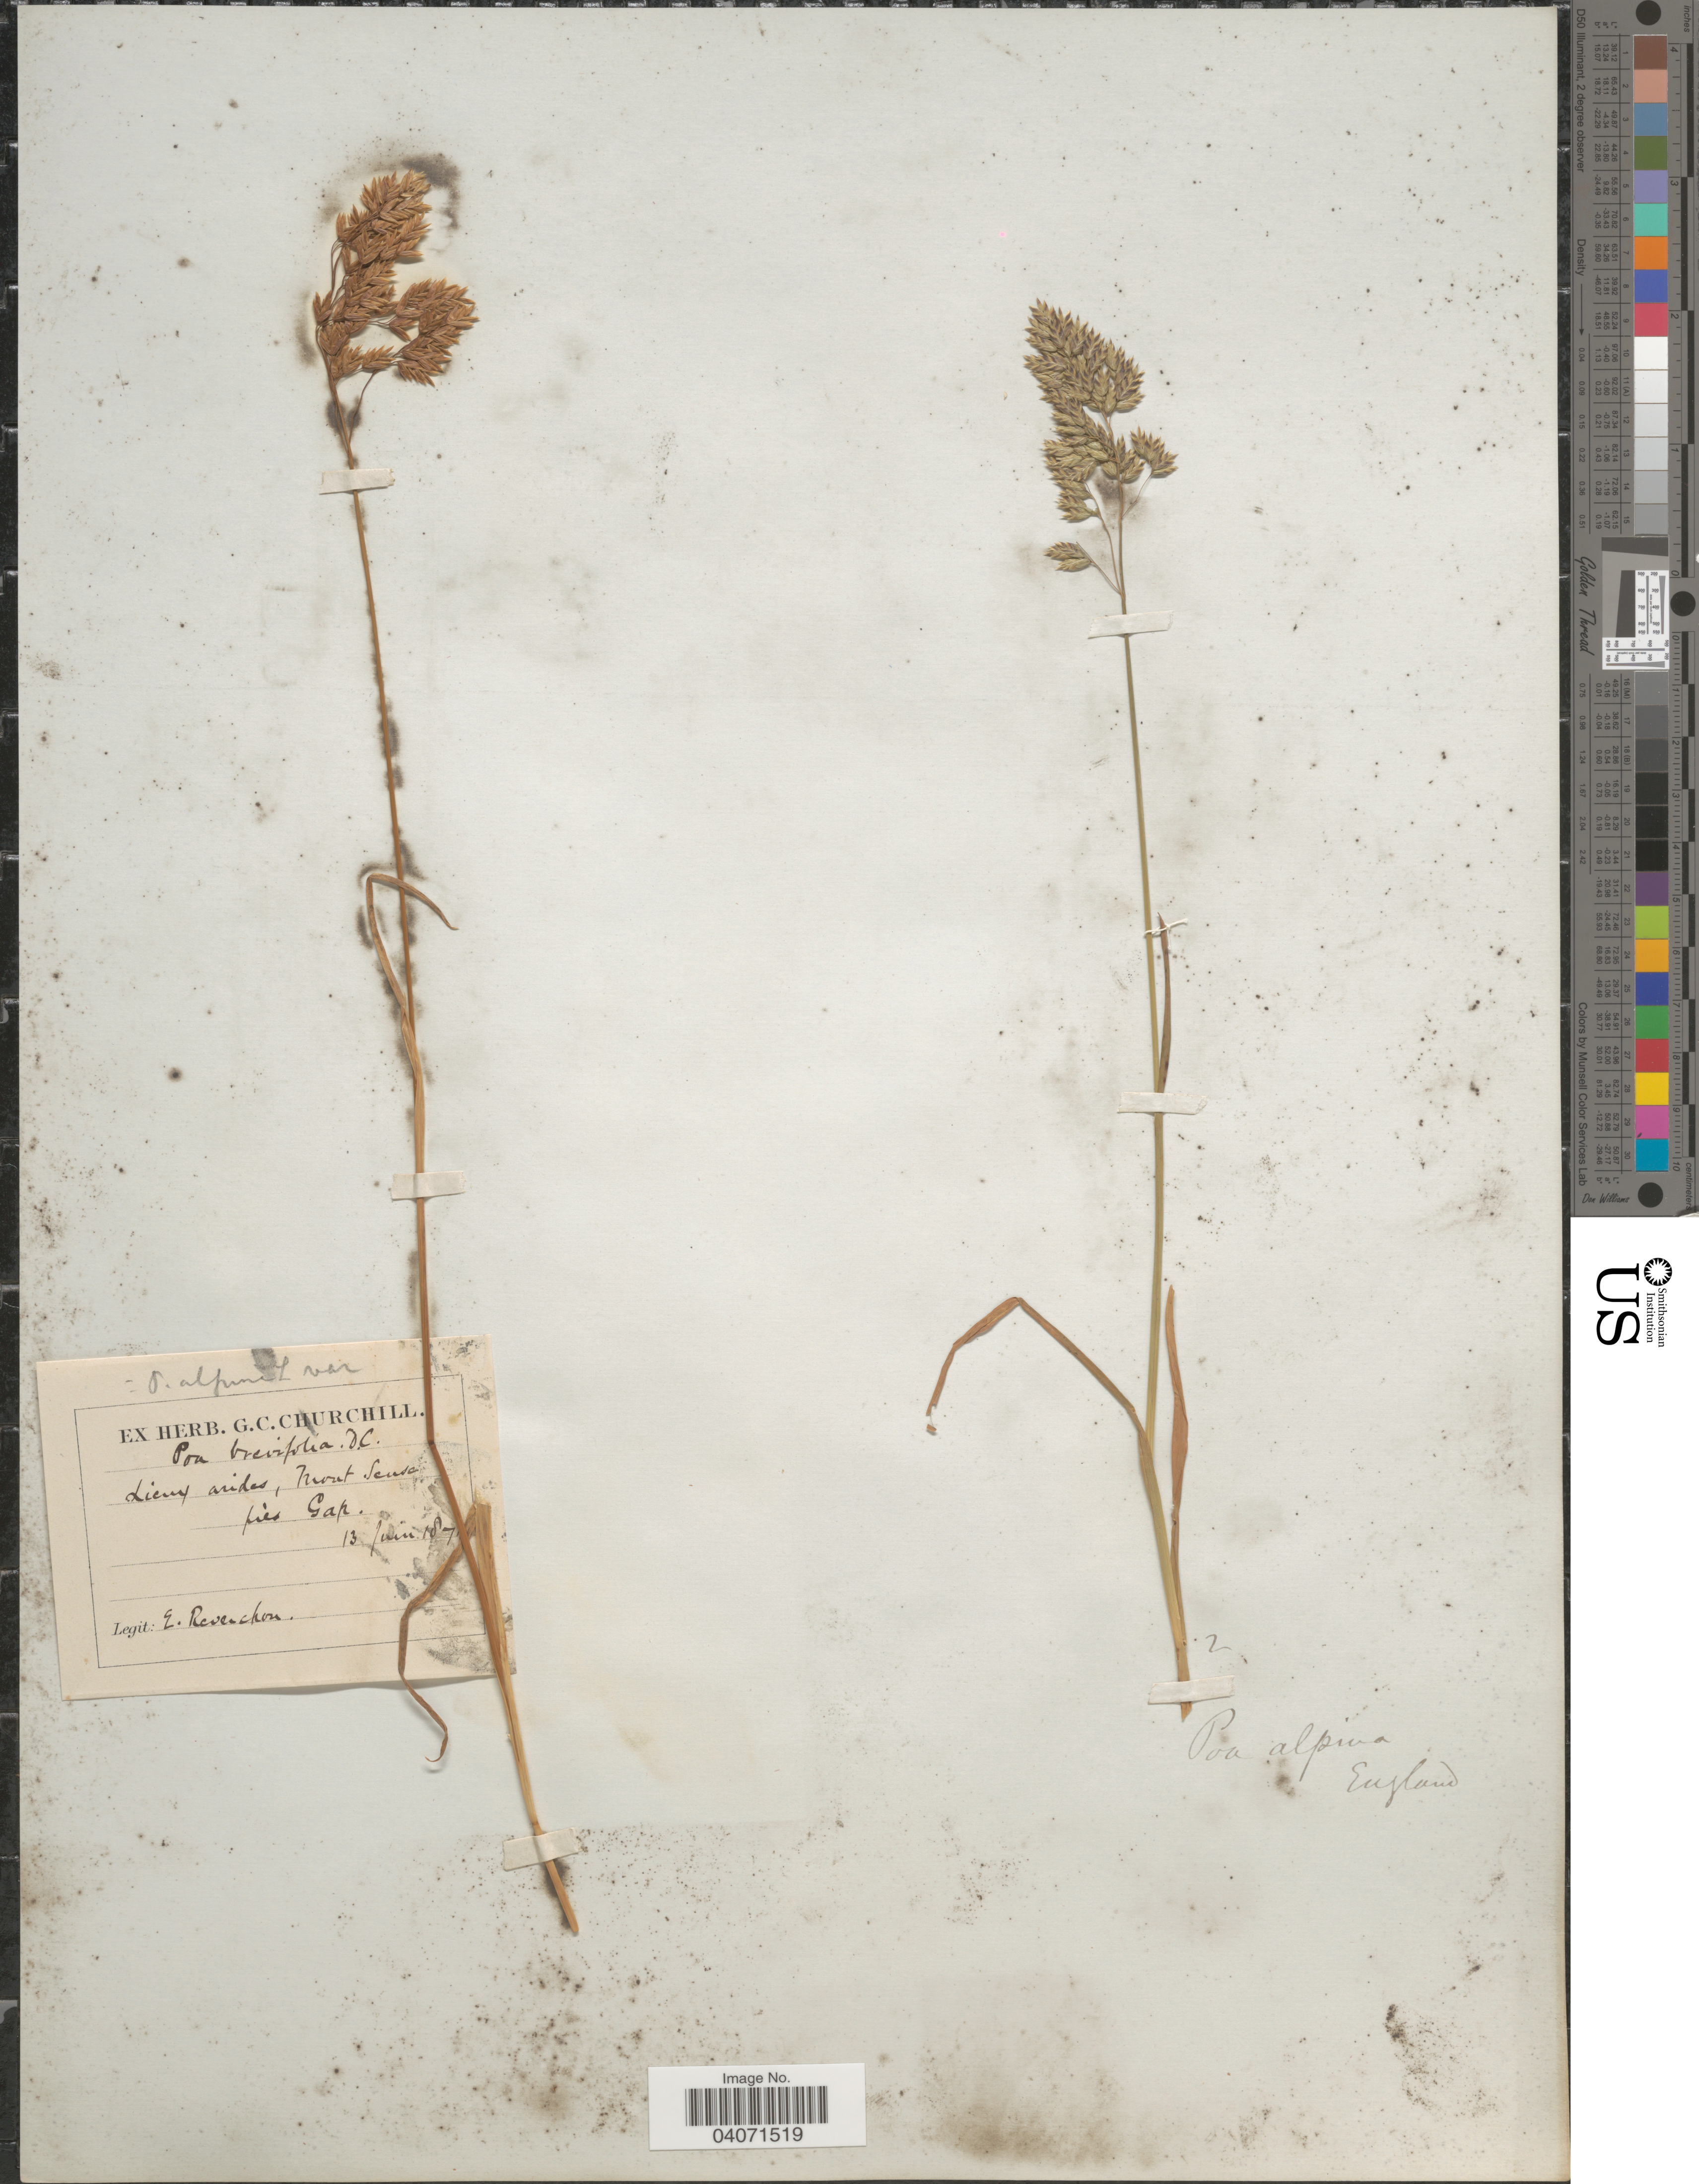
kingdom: Plantae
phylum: Tracheophyta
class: Liliopsida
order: Poales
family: Poaceae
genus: Poa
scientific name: Poa alpina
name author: L.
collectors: E. Reverchon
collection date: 1871-06-13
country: France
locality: Près Gap.